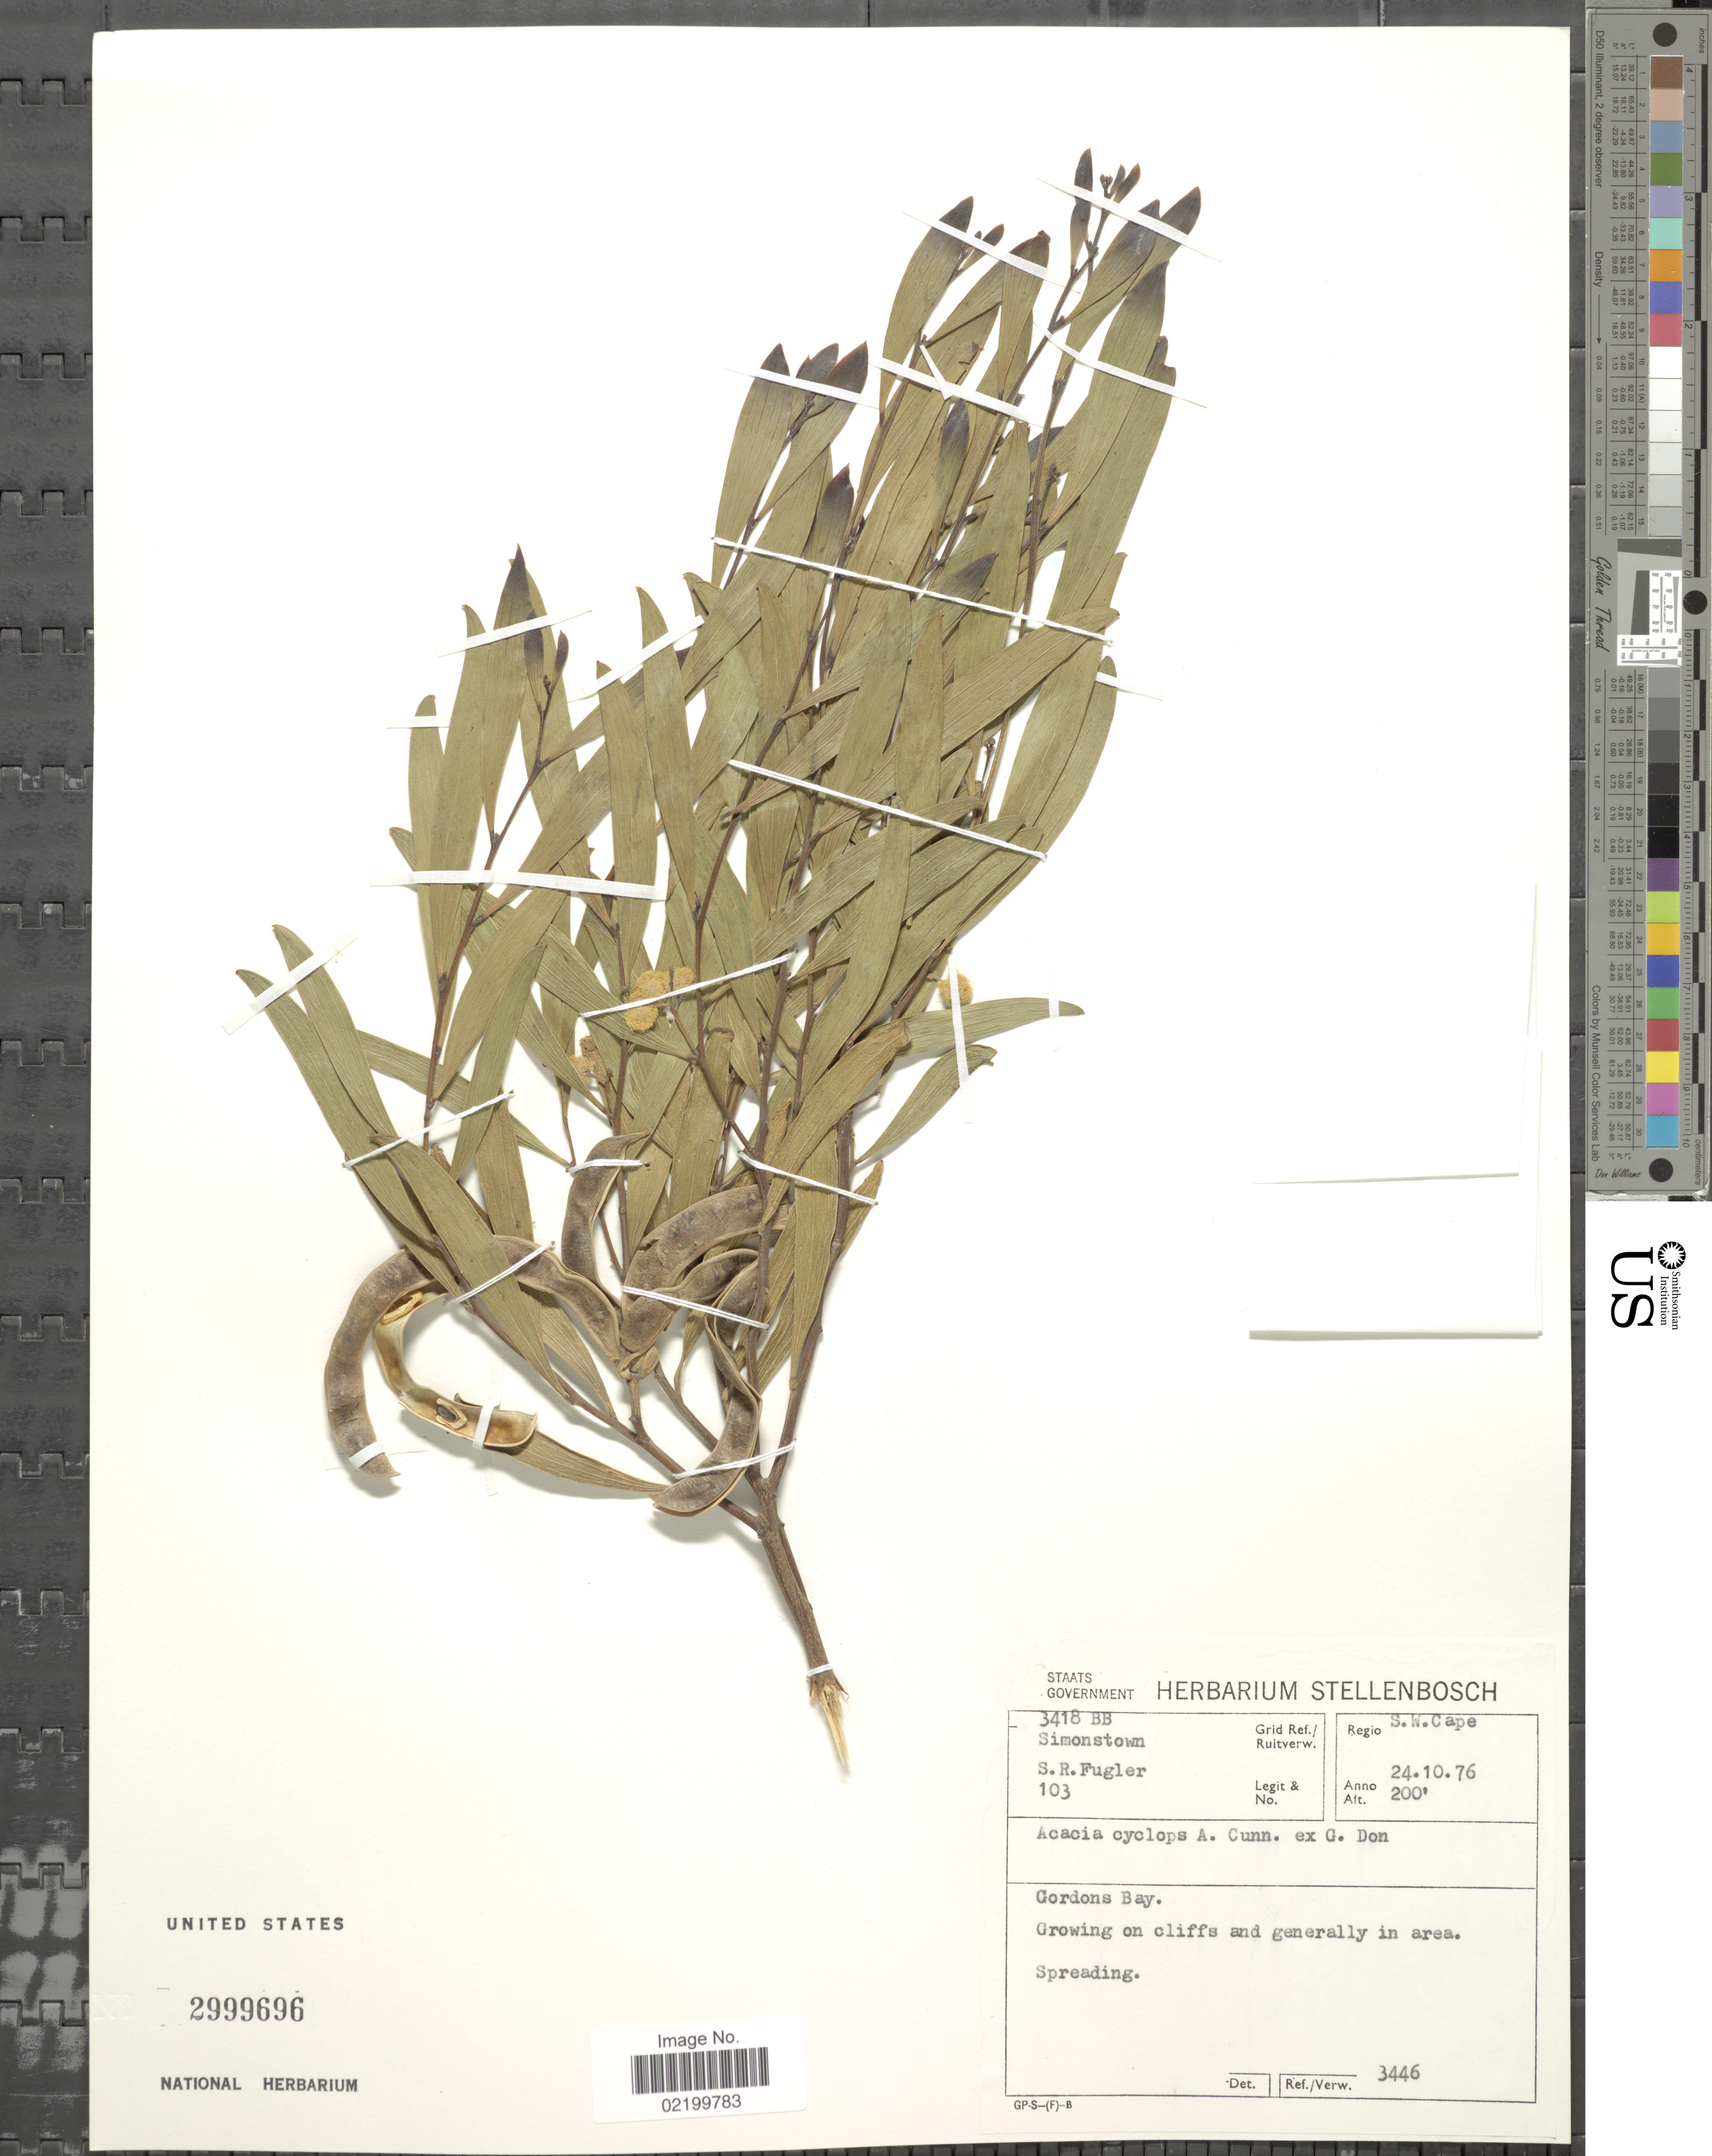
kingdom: Plantae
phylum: Tracheophyta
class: Magnoliopsida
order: Fabales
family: Fabaceae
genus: Acacia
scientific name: Acacia cyclops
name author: A. Cunn. ex G. Don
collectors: S. Fugler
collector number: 103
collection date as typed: Transcribed d/m/y: 24/10/76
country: South Africa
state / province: Western Cape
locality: Simonstown, Regio S.W. Cape. Gordons Bay.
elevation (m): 61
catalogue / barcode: US 2999696